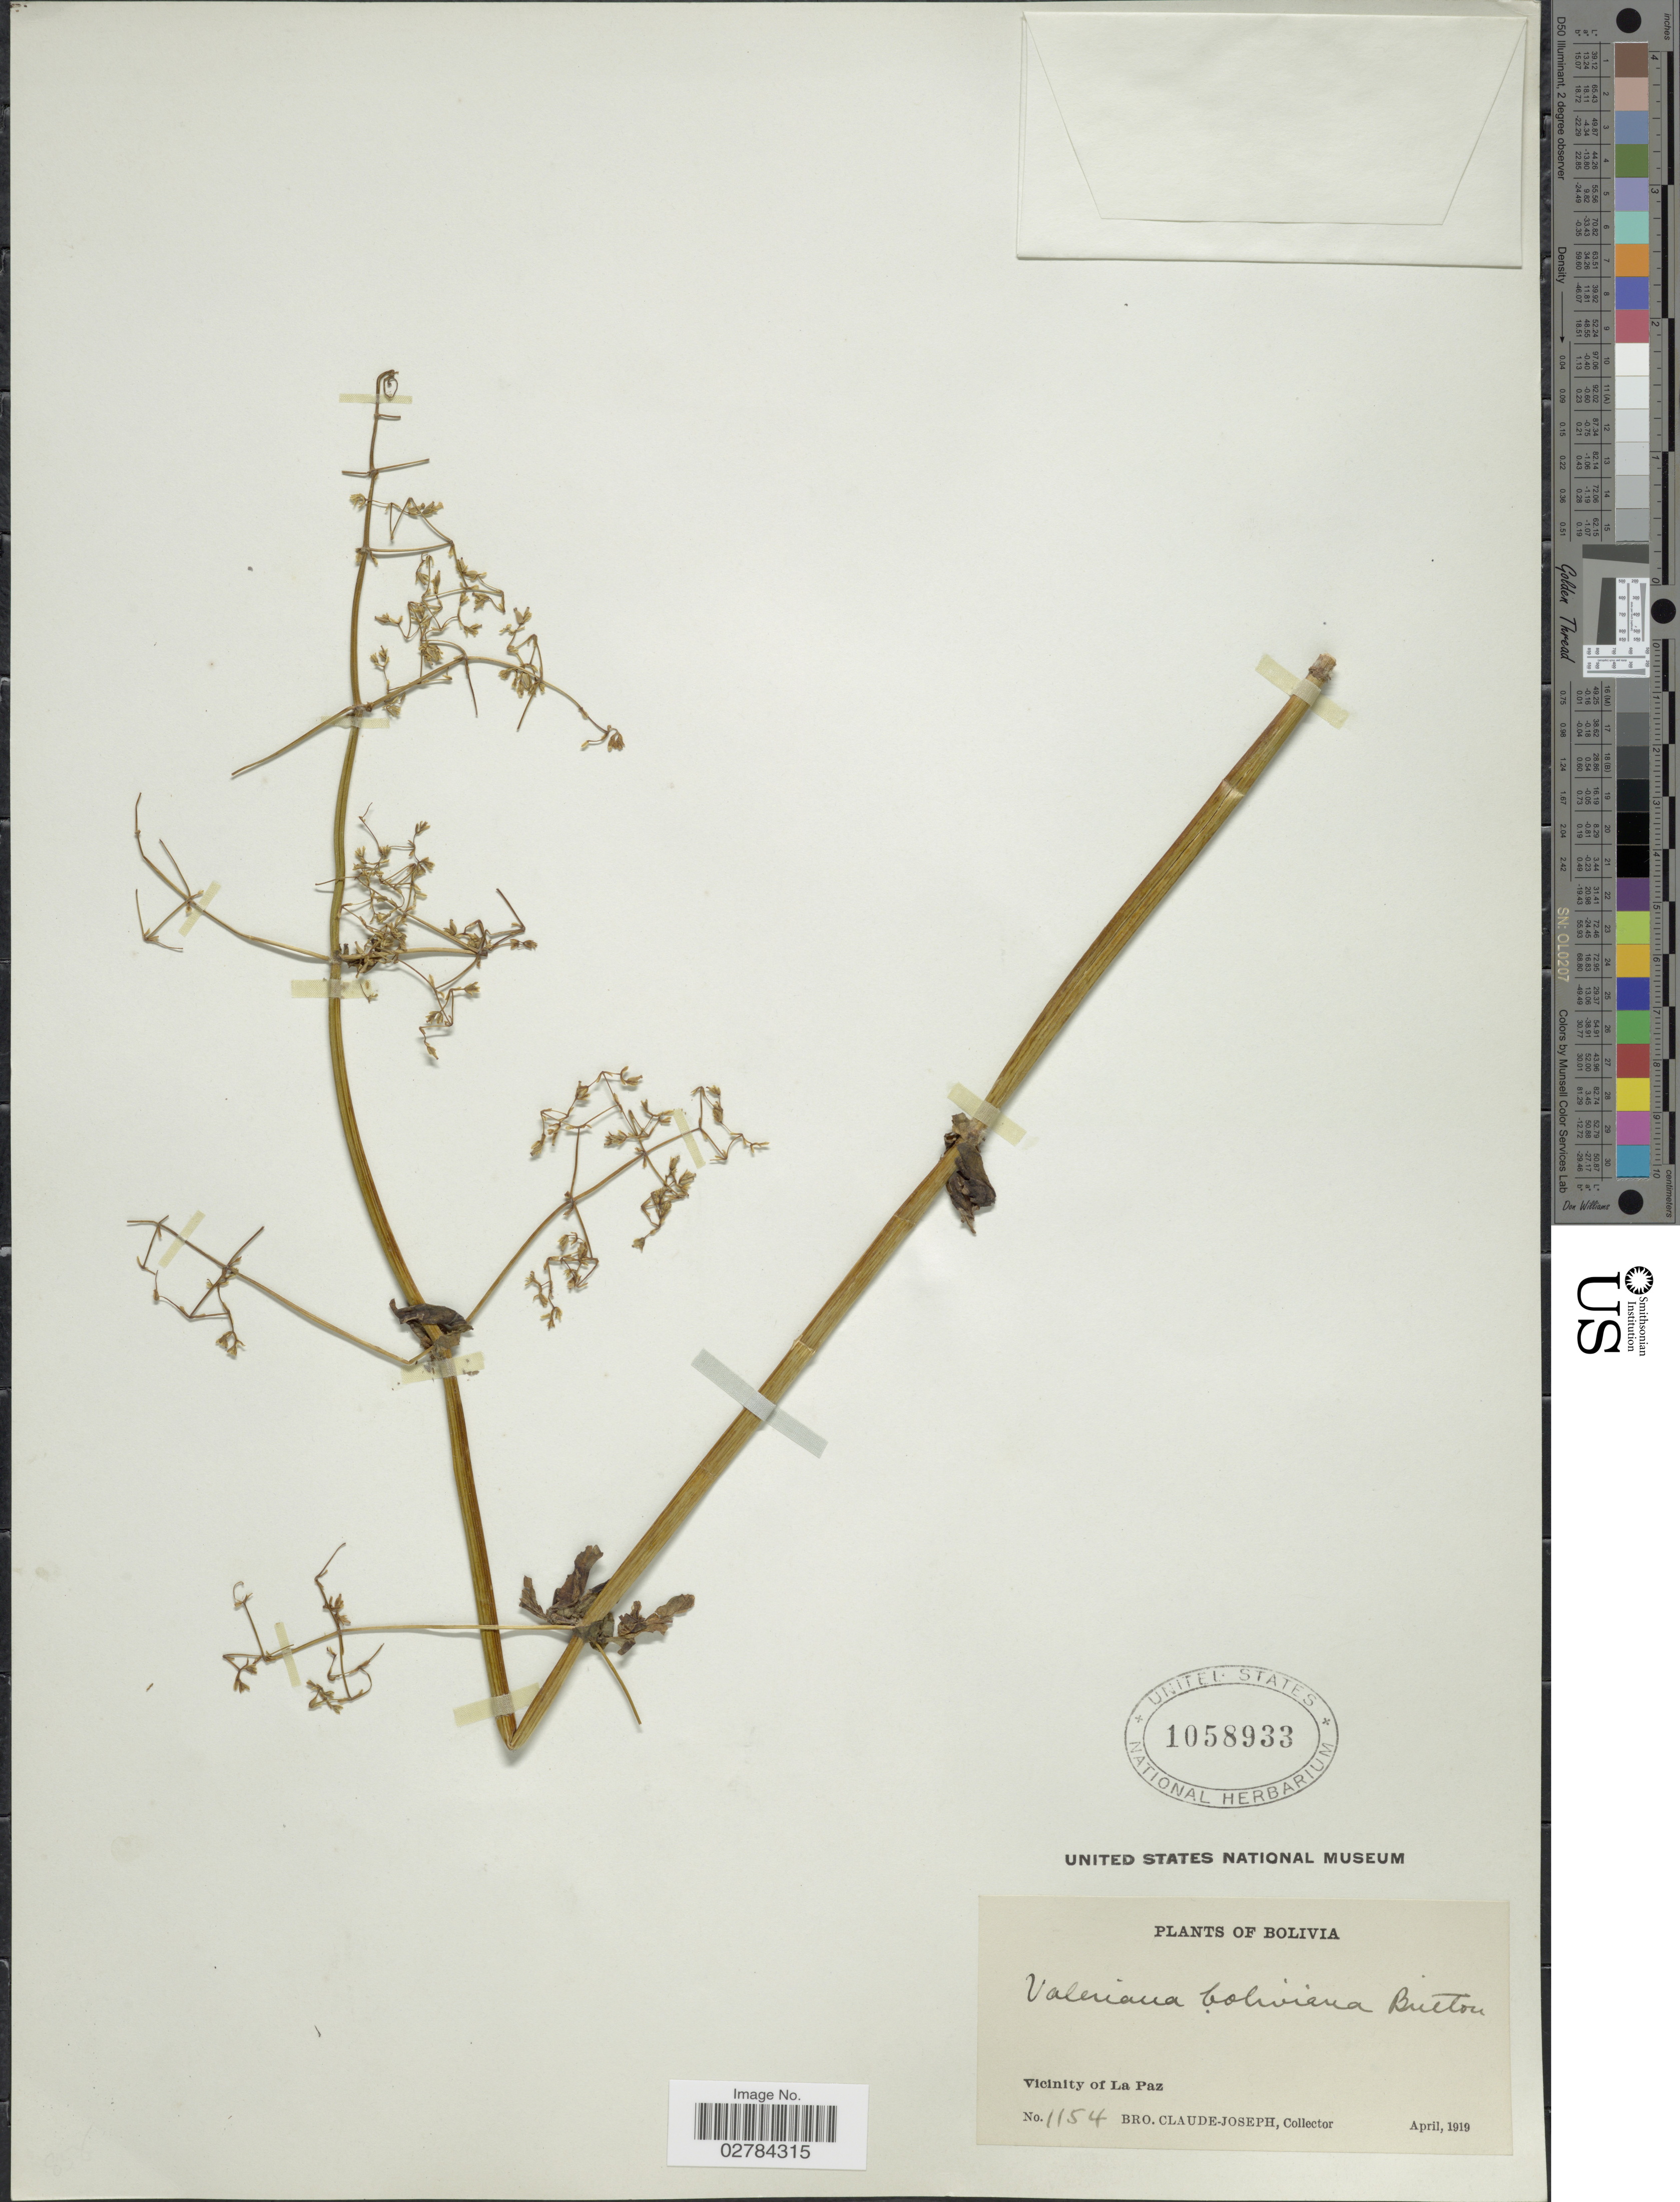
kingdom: Plantae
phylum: Tracheophyta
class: Magnoliopsida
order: Dipsacales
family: Caprifoliaceae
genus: Valeriana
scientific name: Valeriana boliviana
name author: Britton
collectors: Bro. Claude-Joseph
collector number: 1154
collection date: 1919-04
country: Bolivia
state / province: La Paz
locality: Vicinity of La Paz.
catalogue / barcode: US 1058933